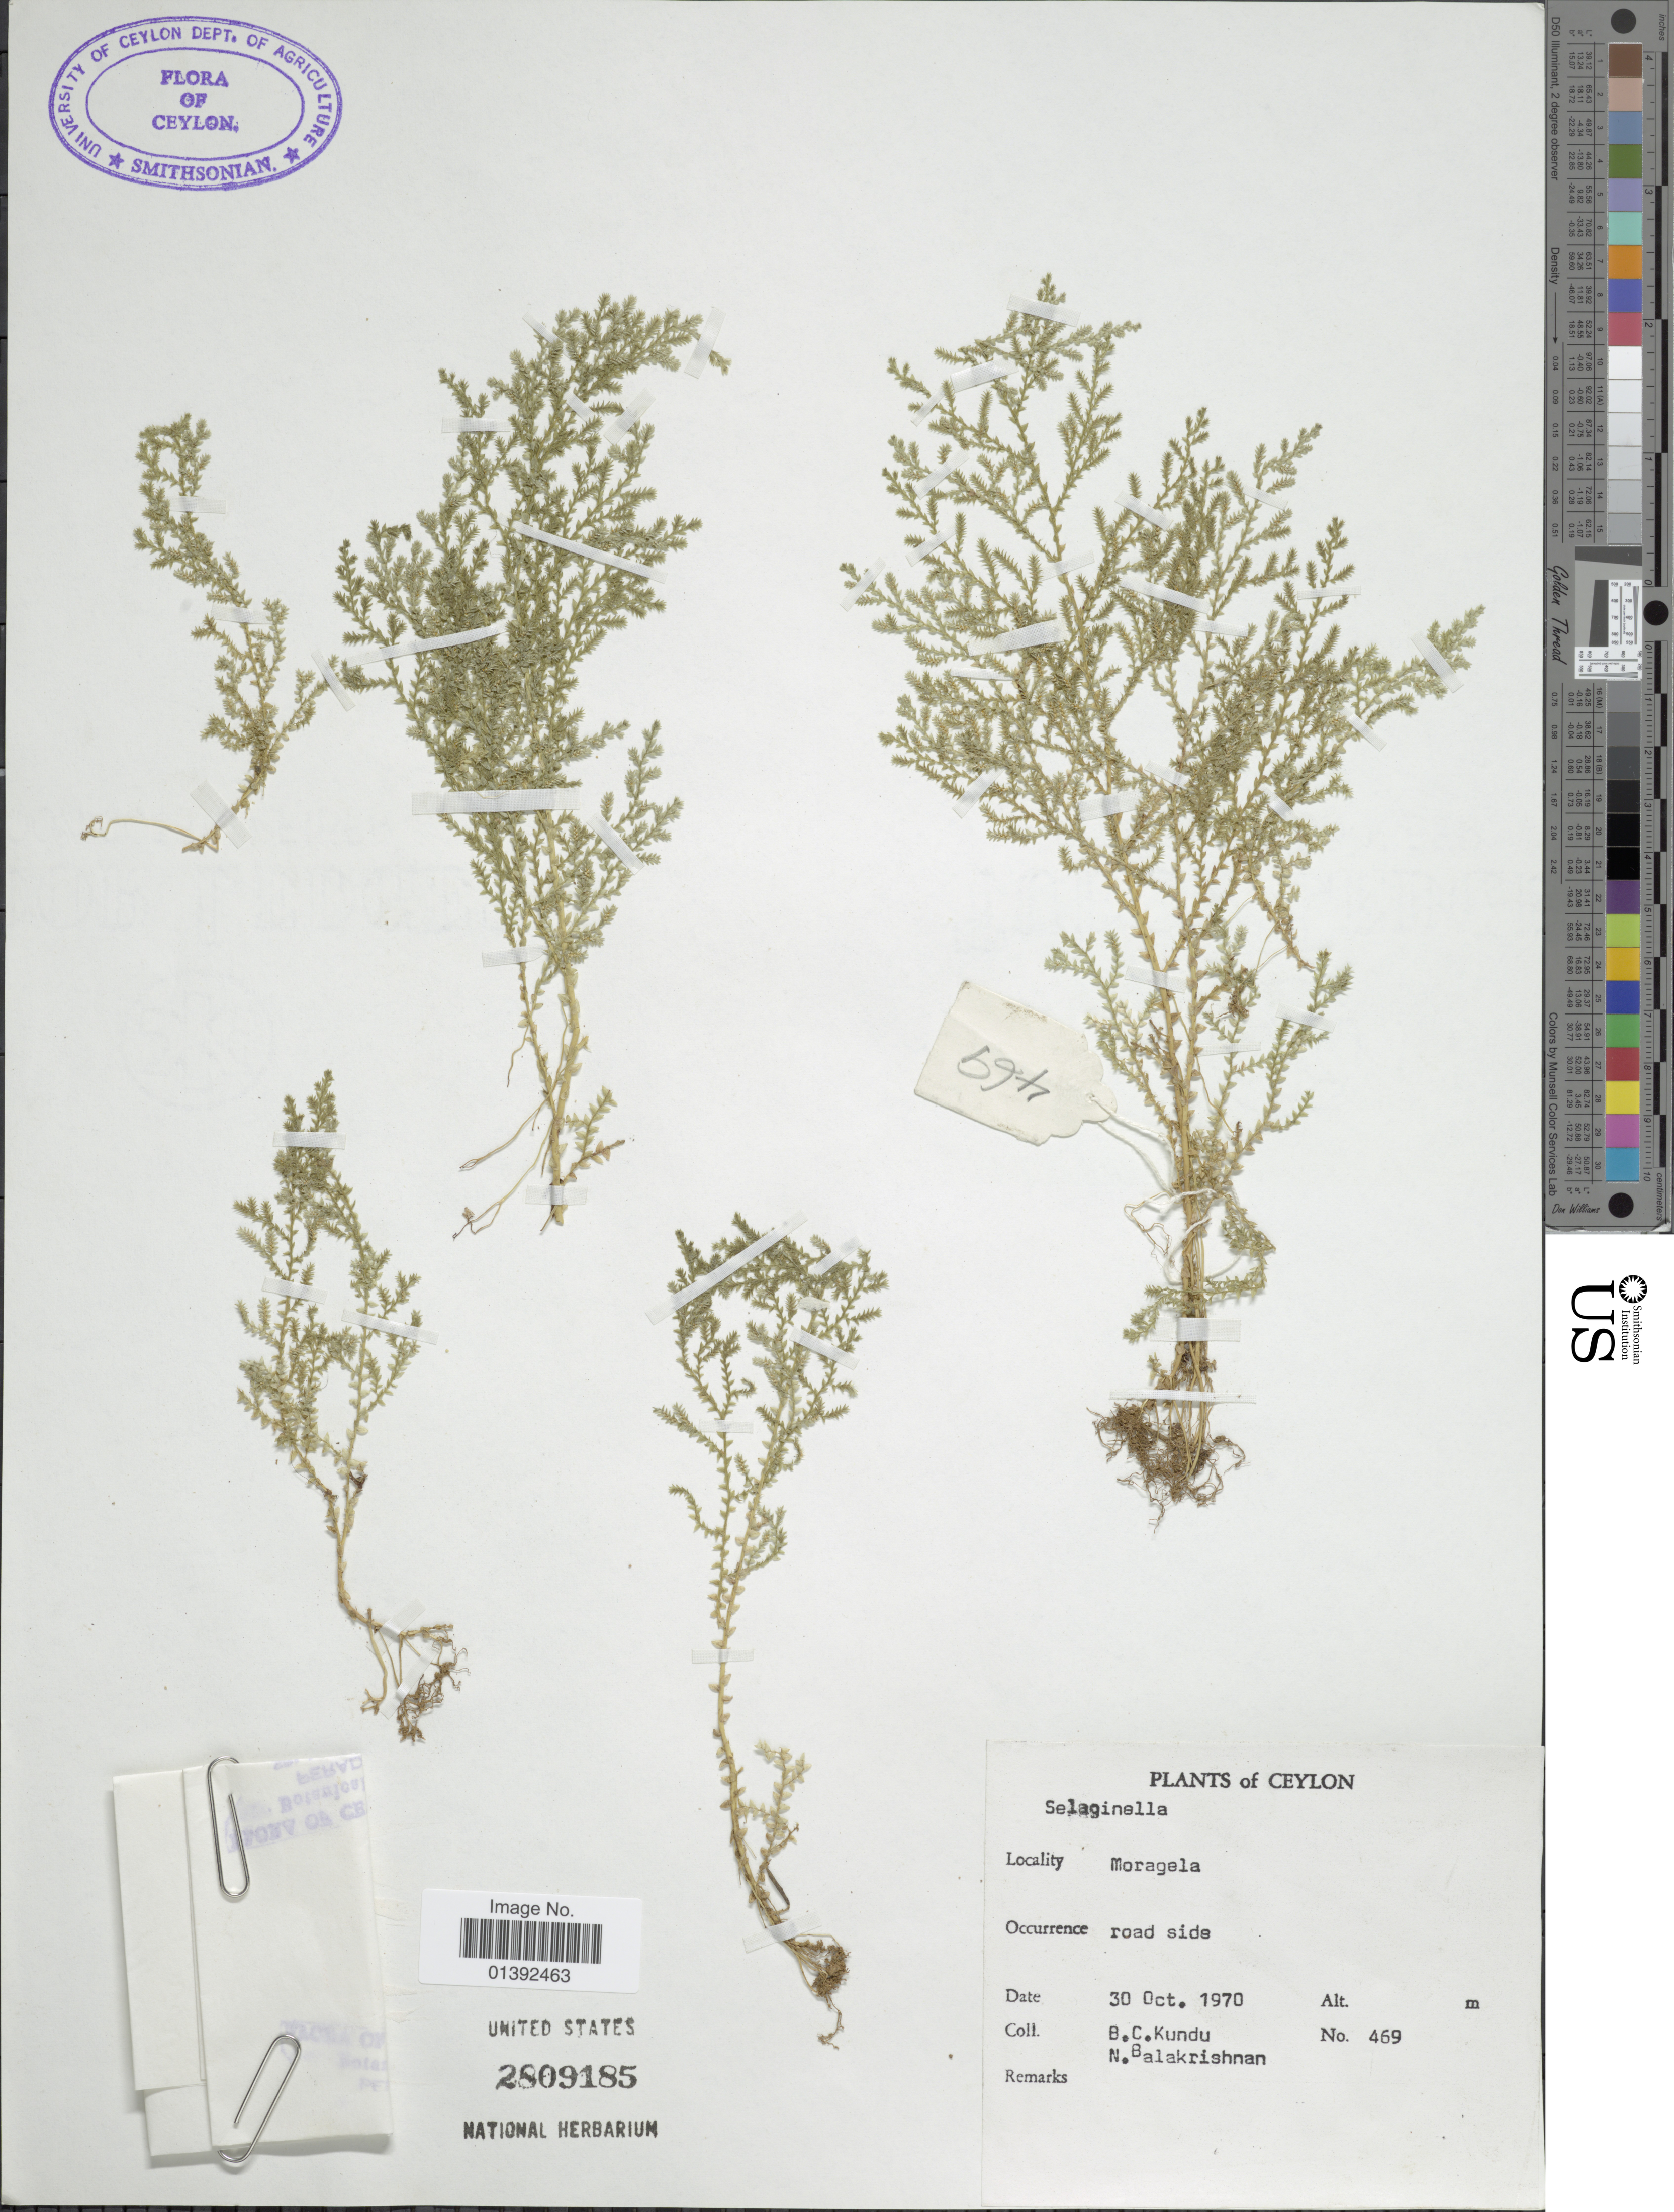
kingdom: Plantae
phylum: Tracheophyta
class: Lycopodiopsida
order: Selaginellales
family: Selaginellaceae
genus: Selaginella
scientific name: Selaginella sp.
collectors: B. C. Kundu & N. Balakrishnan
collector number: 469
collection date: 1970-10-30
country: Sri Lanka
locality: Ceylon, Moragela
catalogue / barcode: US 2809185